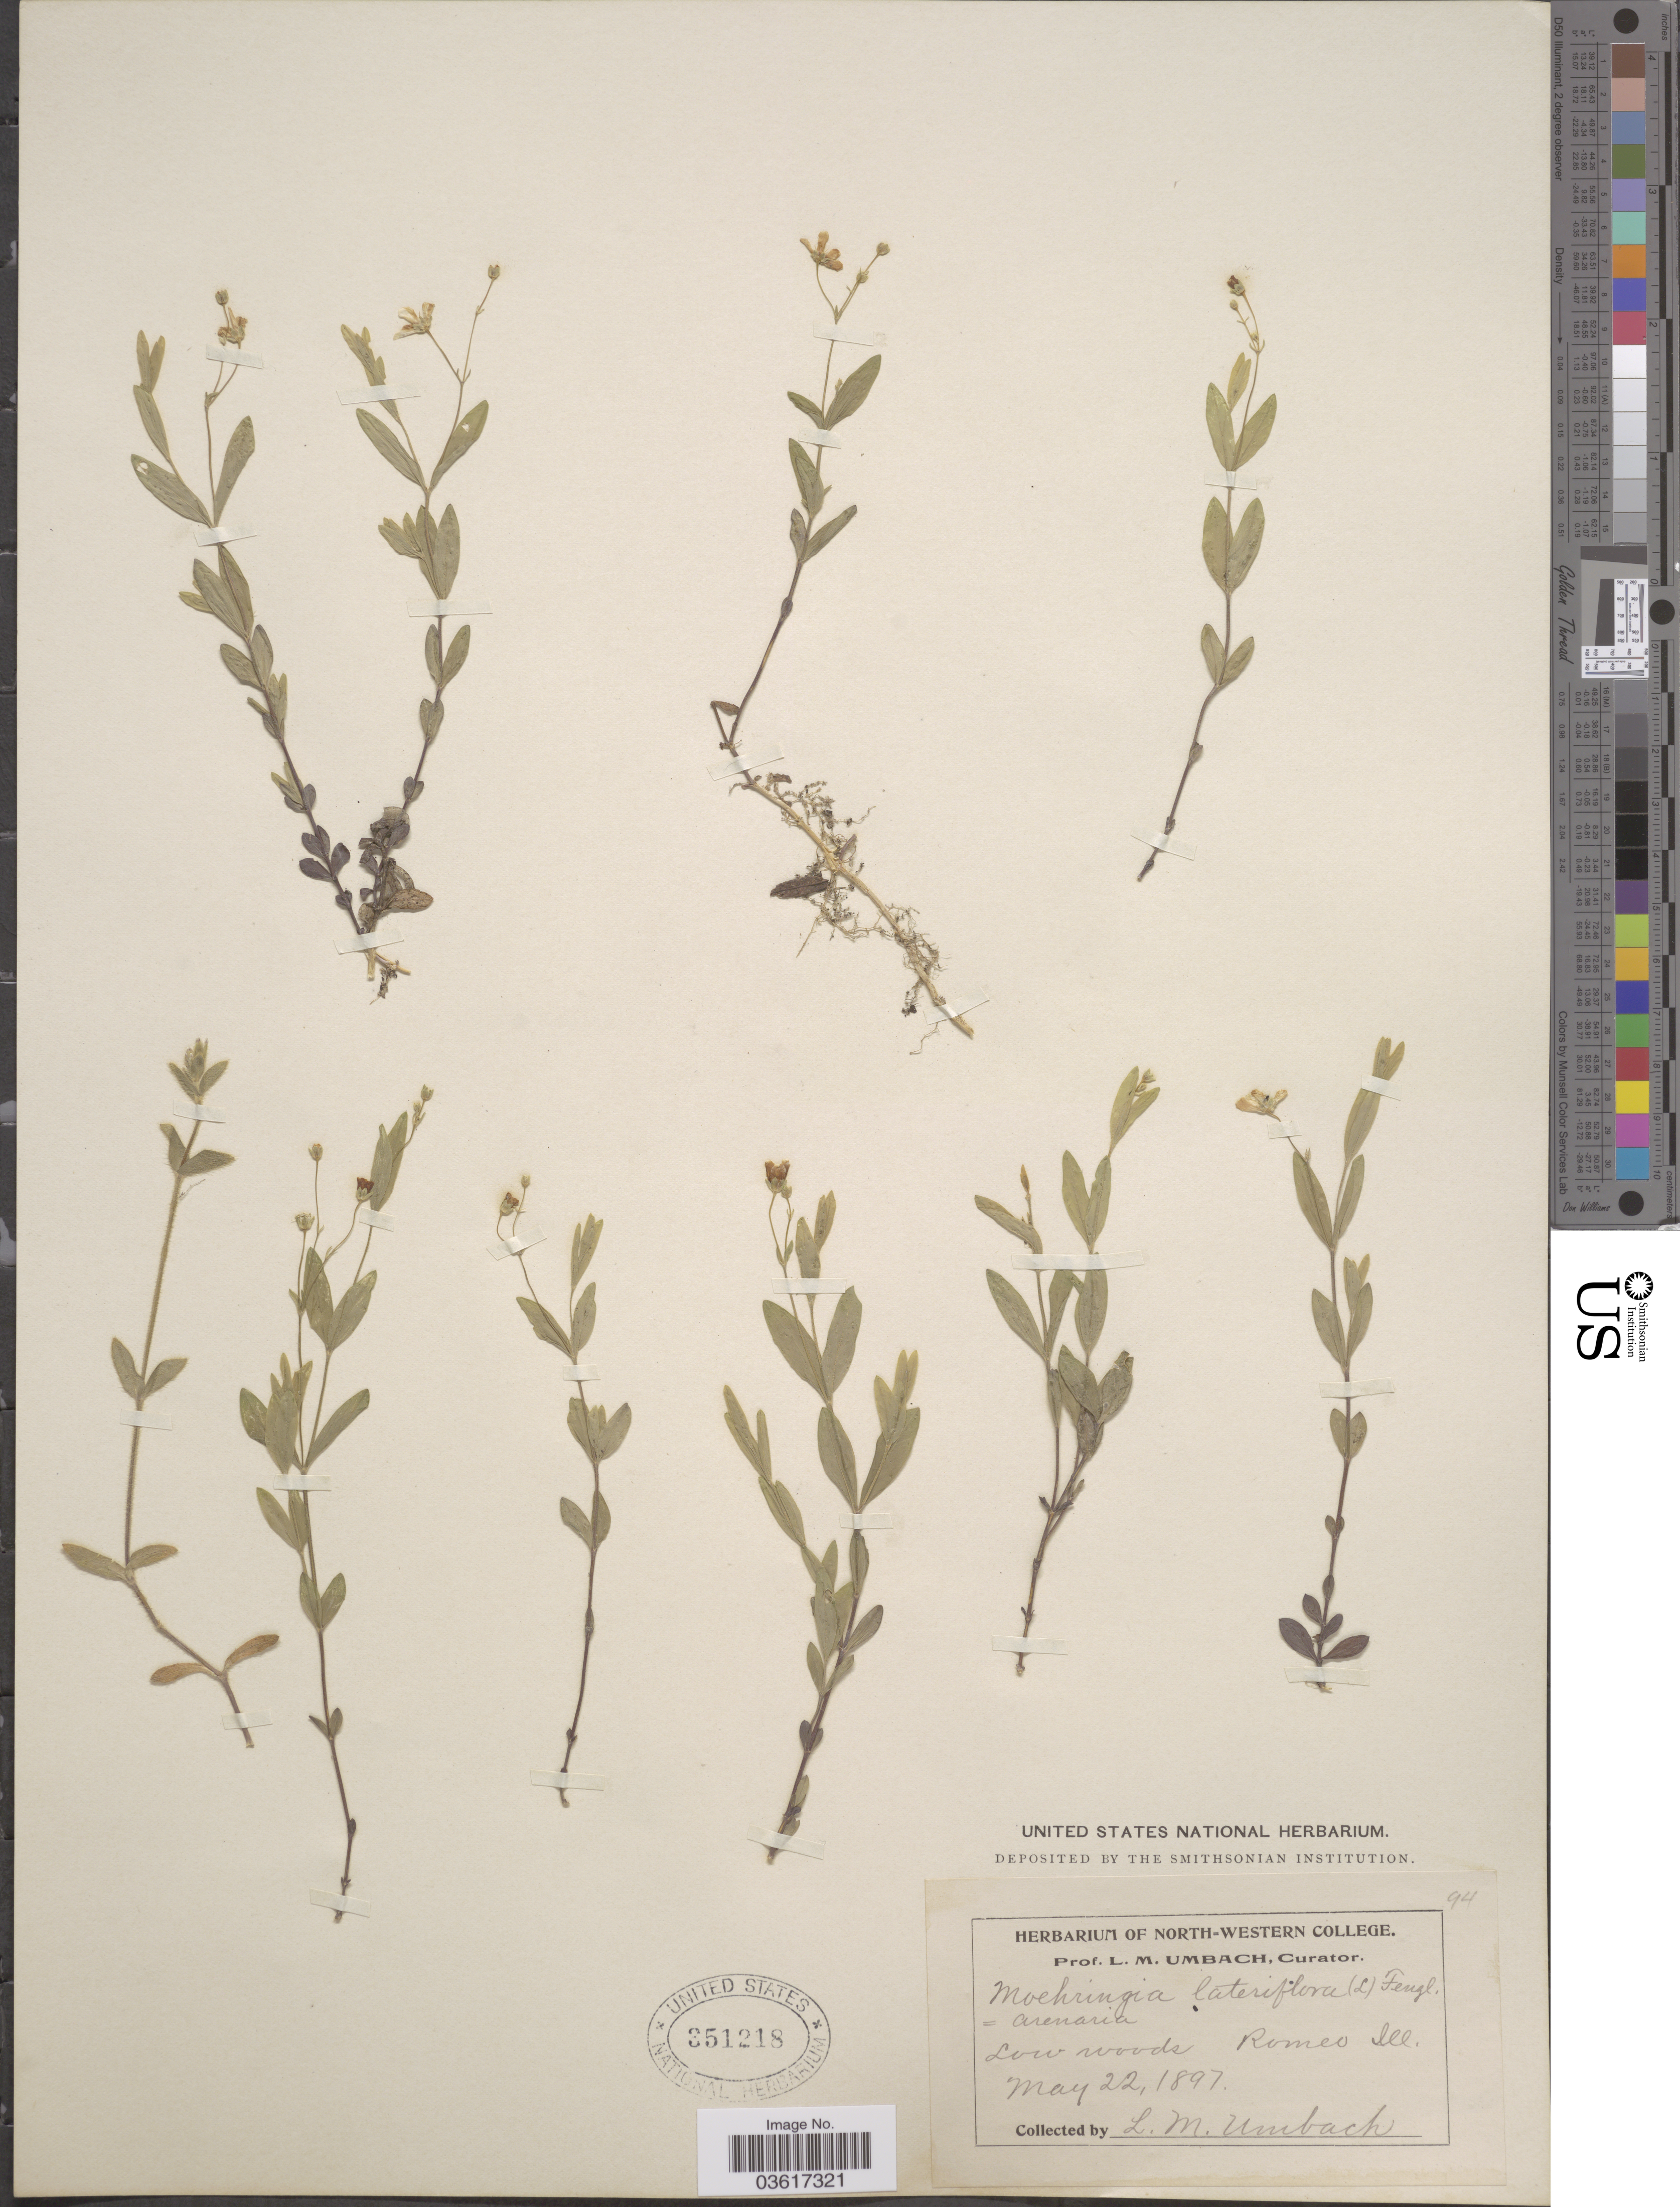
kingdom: Plantae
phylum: Tracheophyta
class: Magnoliopsida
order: Caryophyllales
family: Caryophyllaceae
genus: Moehringia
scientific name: Moehringia lateriflora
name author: (L.) Fenzl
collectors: L. M. Umbach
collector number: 94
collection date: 1897-05-22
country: United States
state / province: Illinois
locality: Romeo.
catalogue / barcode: US 351218